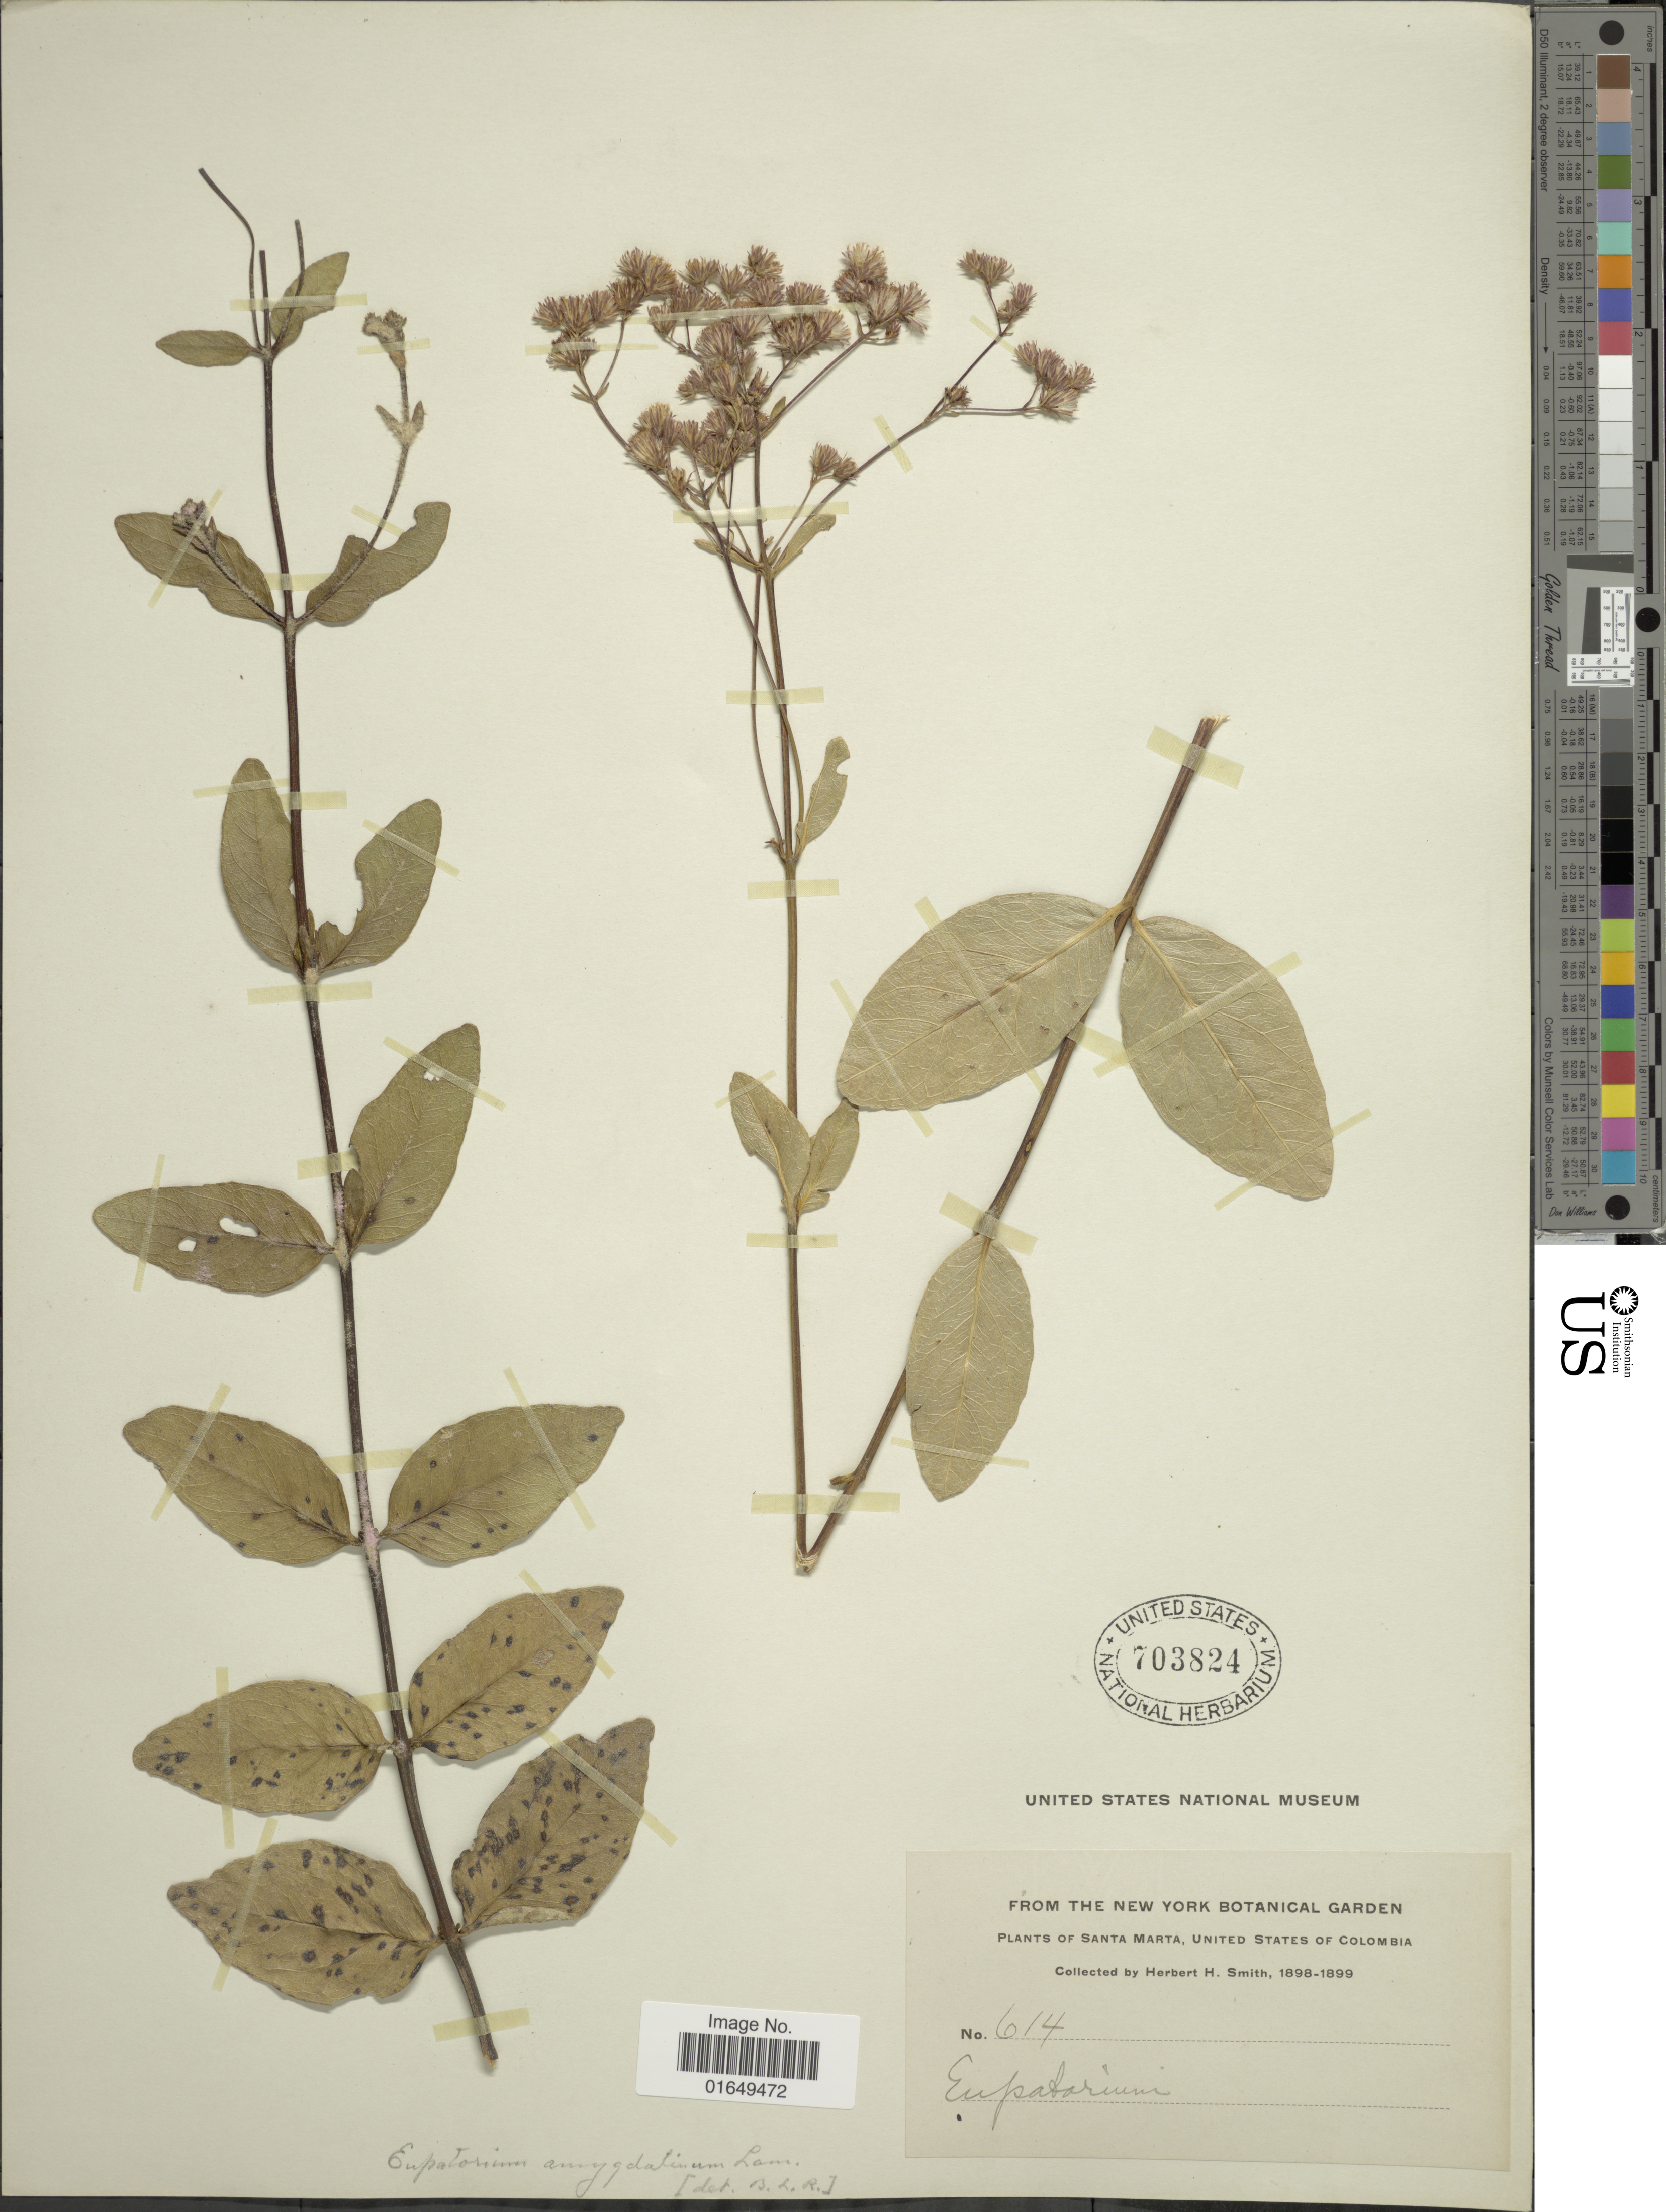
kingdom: Plantae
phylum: Tracheophyta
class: Magnoliopsida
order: Asterales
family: Asteraceae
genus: Ayapana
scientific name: Ayapana amygdalina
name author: (Lam.) R.M. King & H. Rob.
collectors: Herbert H. Smith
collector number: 614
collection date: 1898/1899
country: Colombia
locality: Santa Marta, United States of Columbia.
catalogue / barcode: US 703824